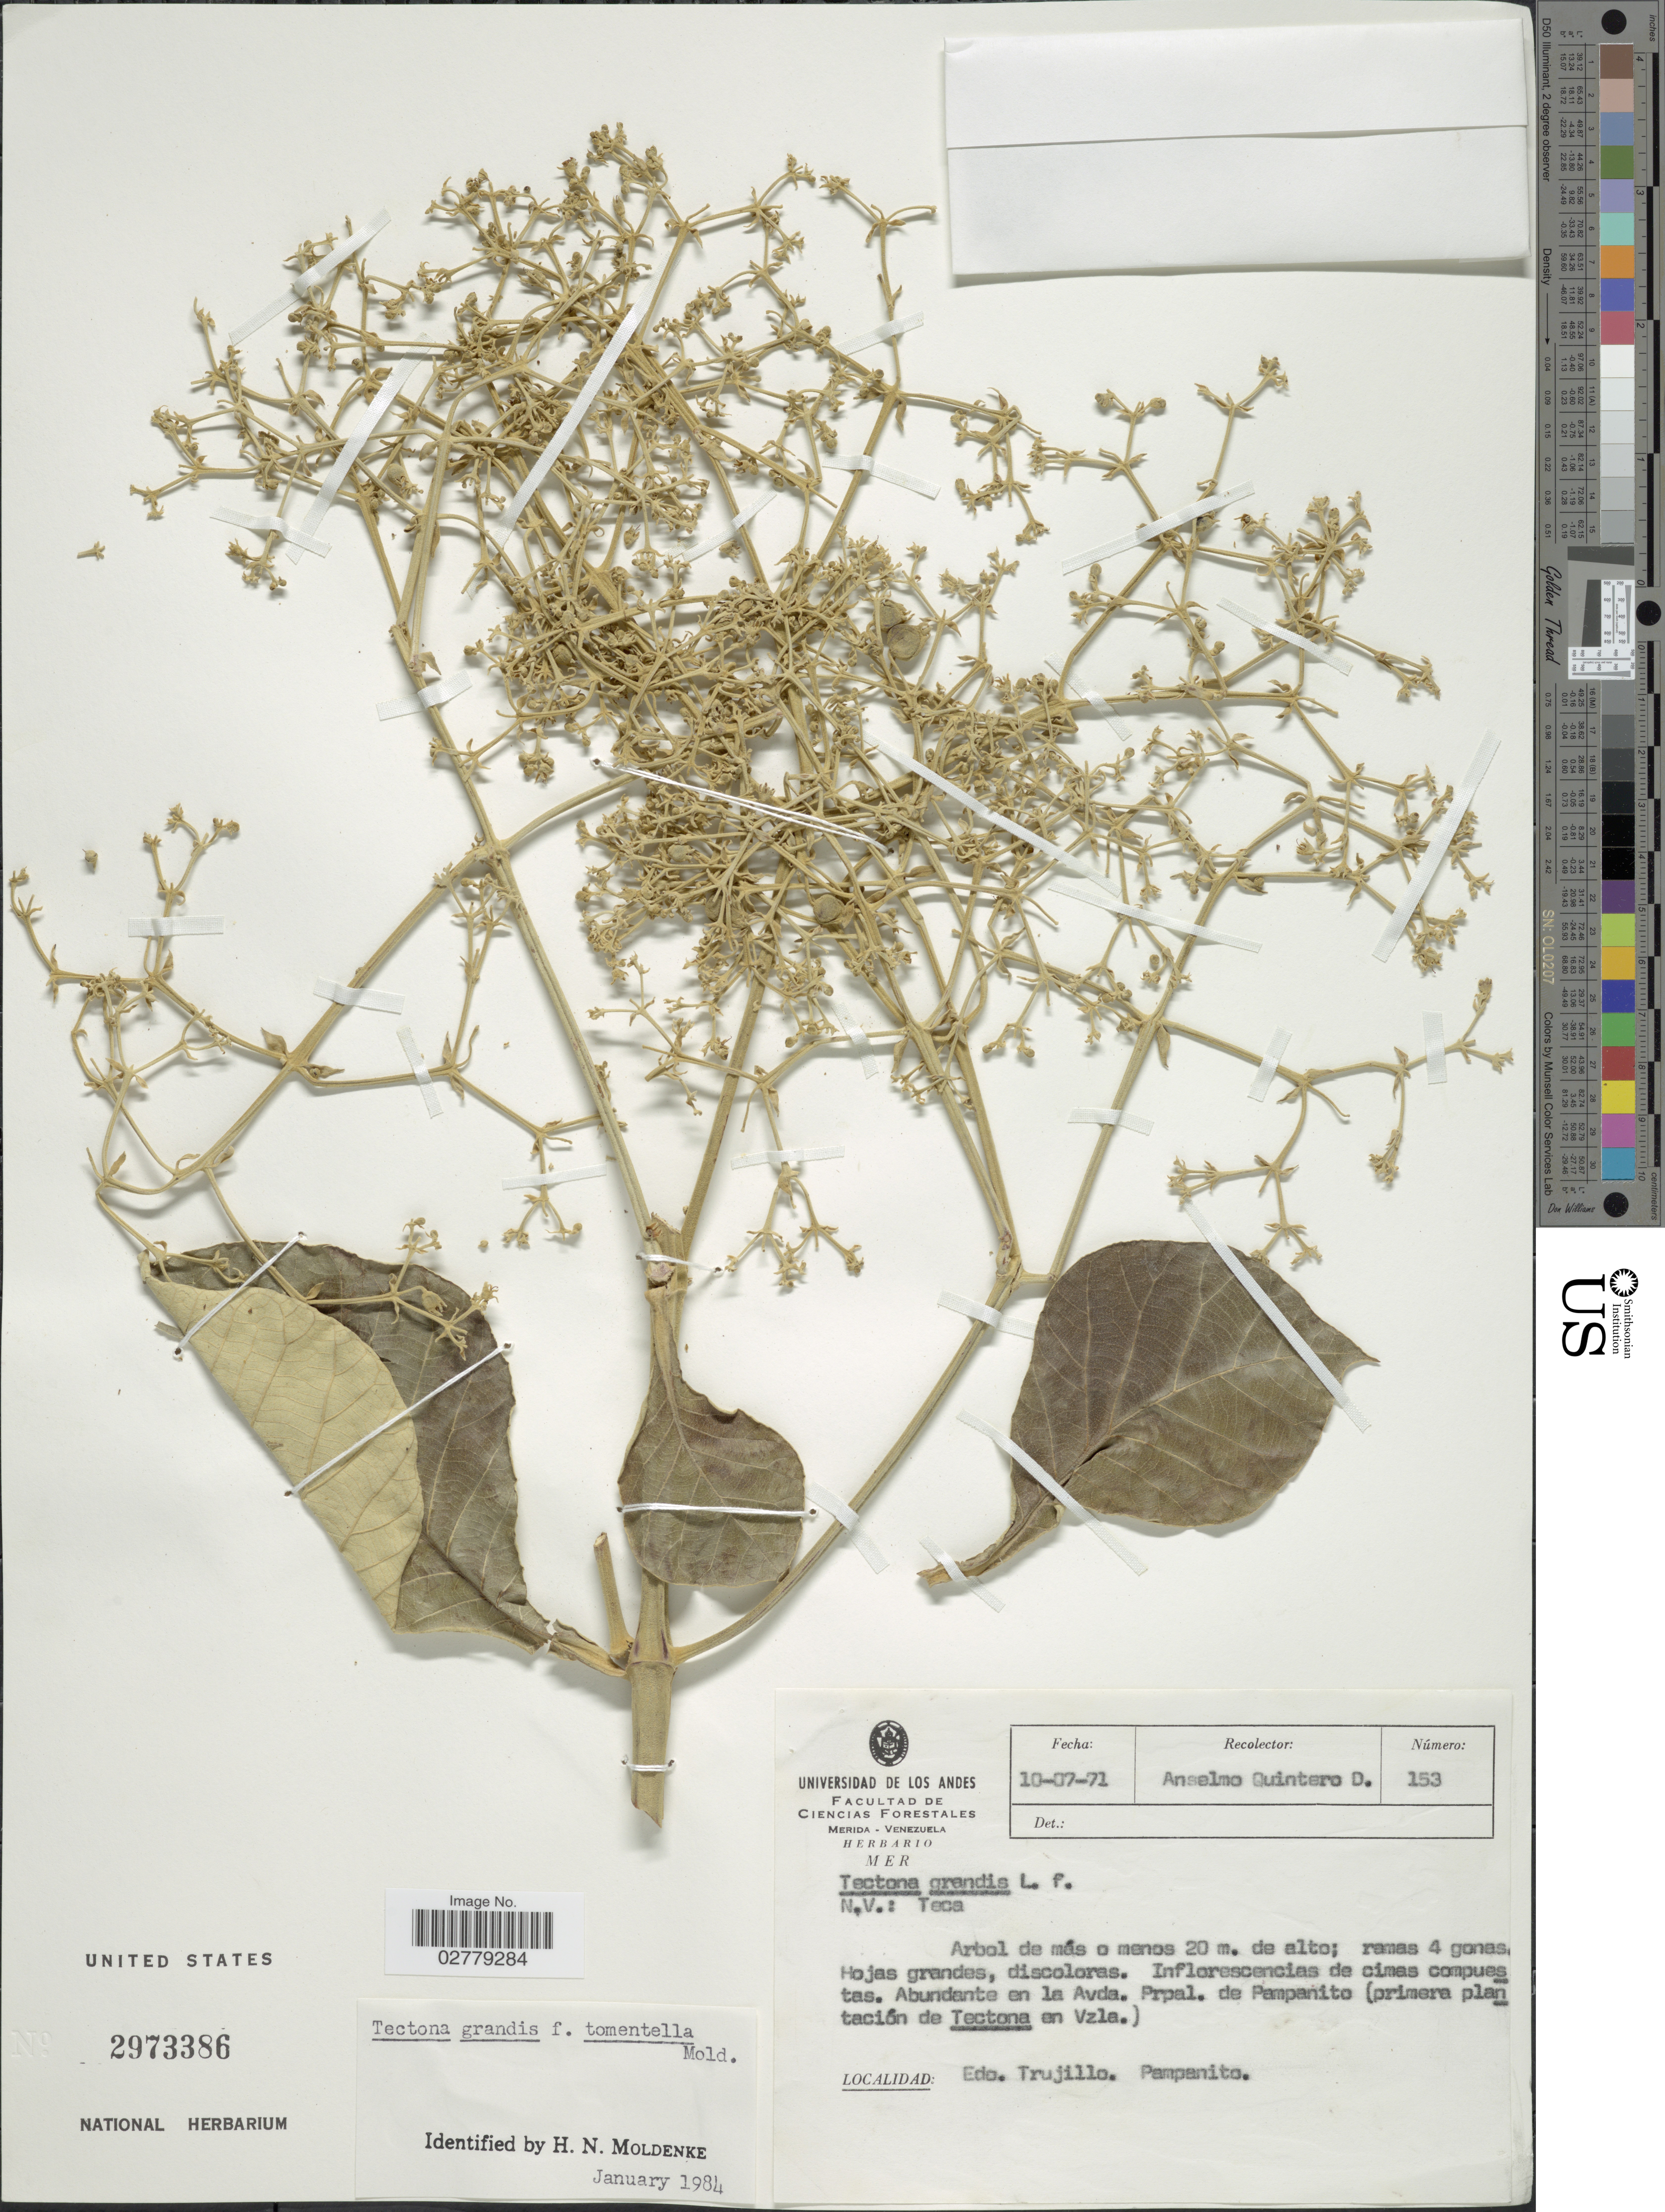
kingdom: Plantae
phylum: Tracheophyta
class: Magnoliopsida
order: Lamiales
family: Lamiaceae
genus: Tectona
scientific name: Tectona grandis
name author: L. f.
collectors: A. Quintero D.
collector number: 153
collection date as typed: Transcribed d/m/y: 10/7/71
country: Venezuela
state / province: Trujillo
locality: Pampanito.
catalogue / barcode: US 2973386